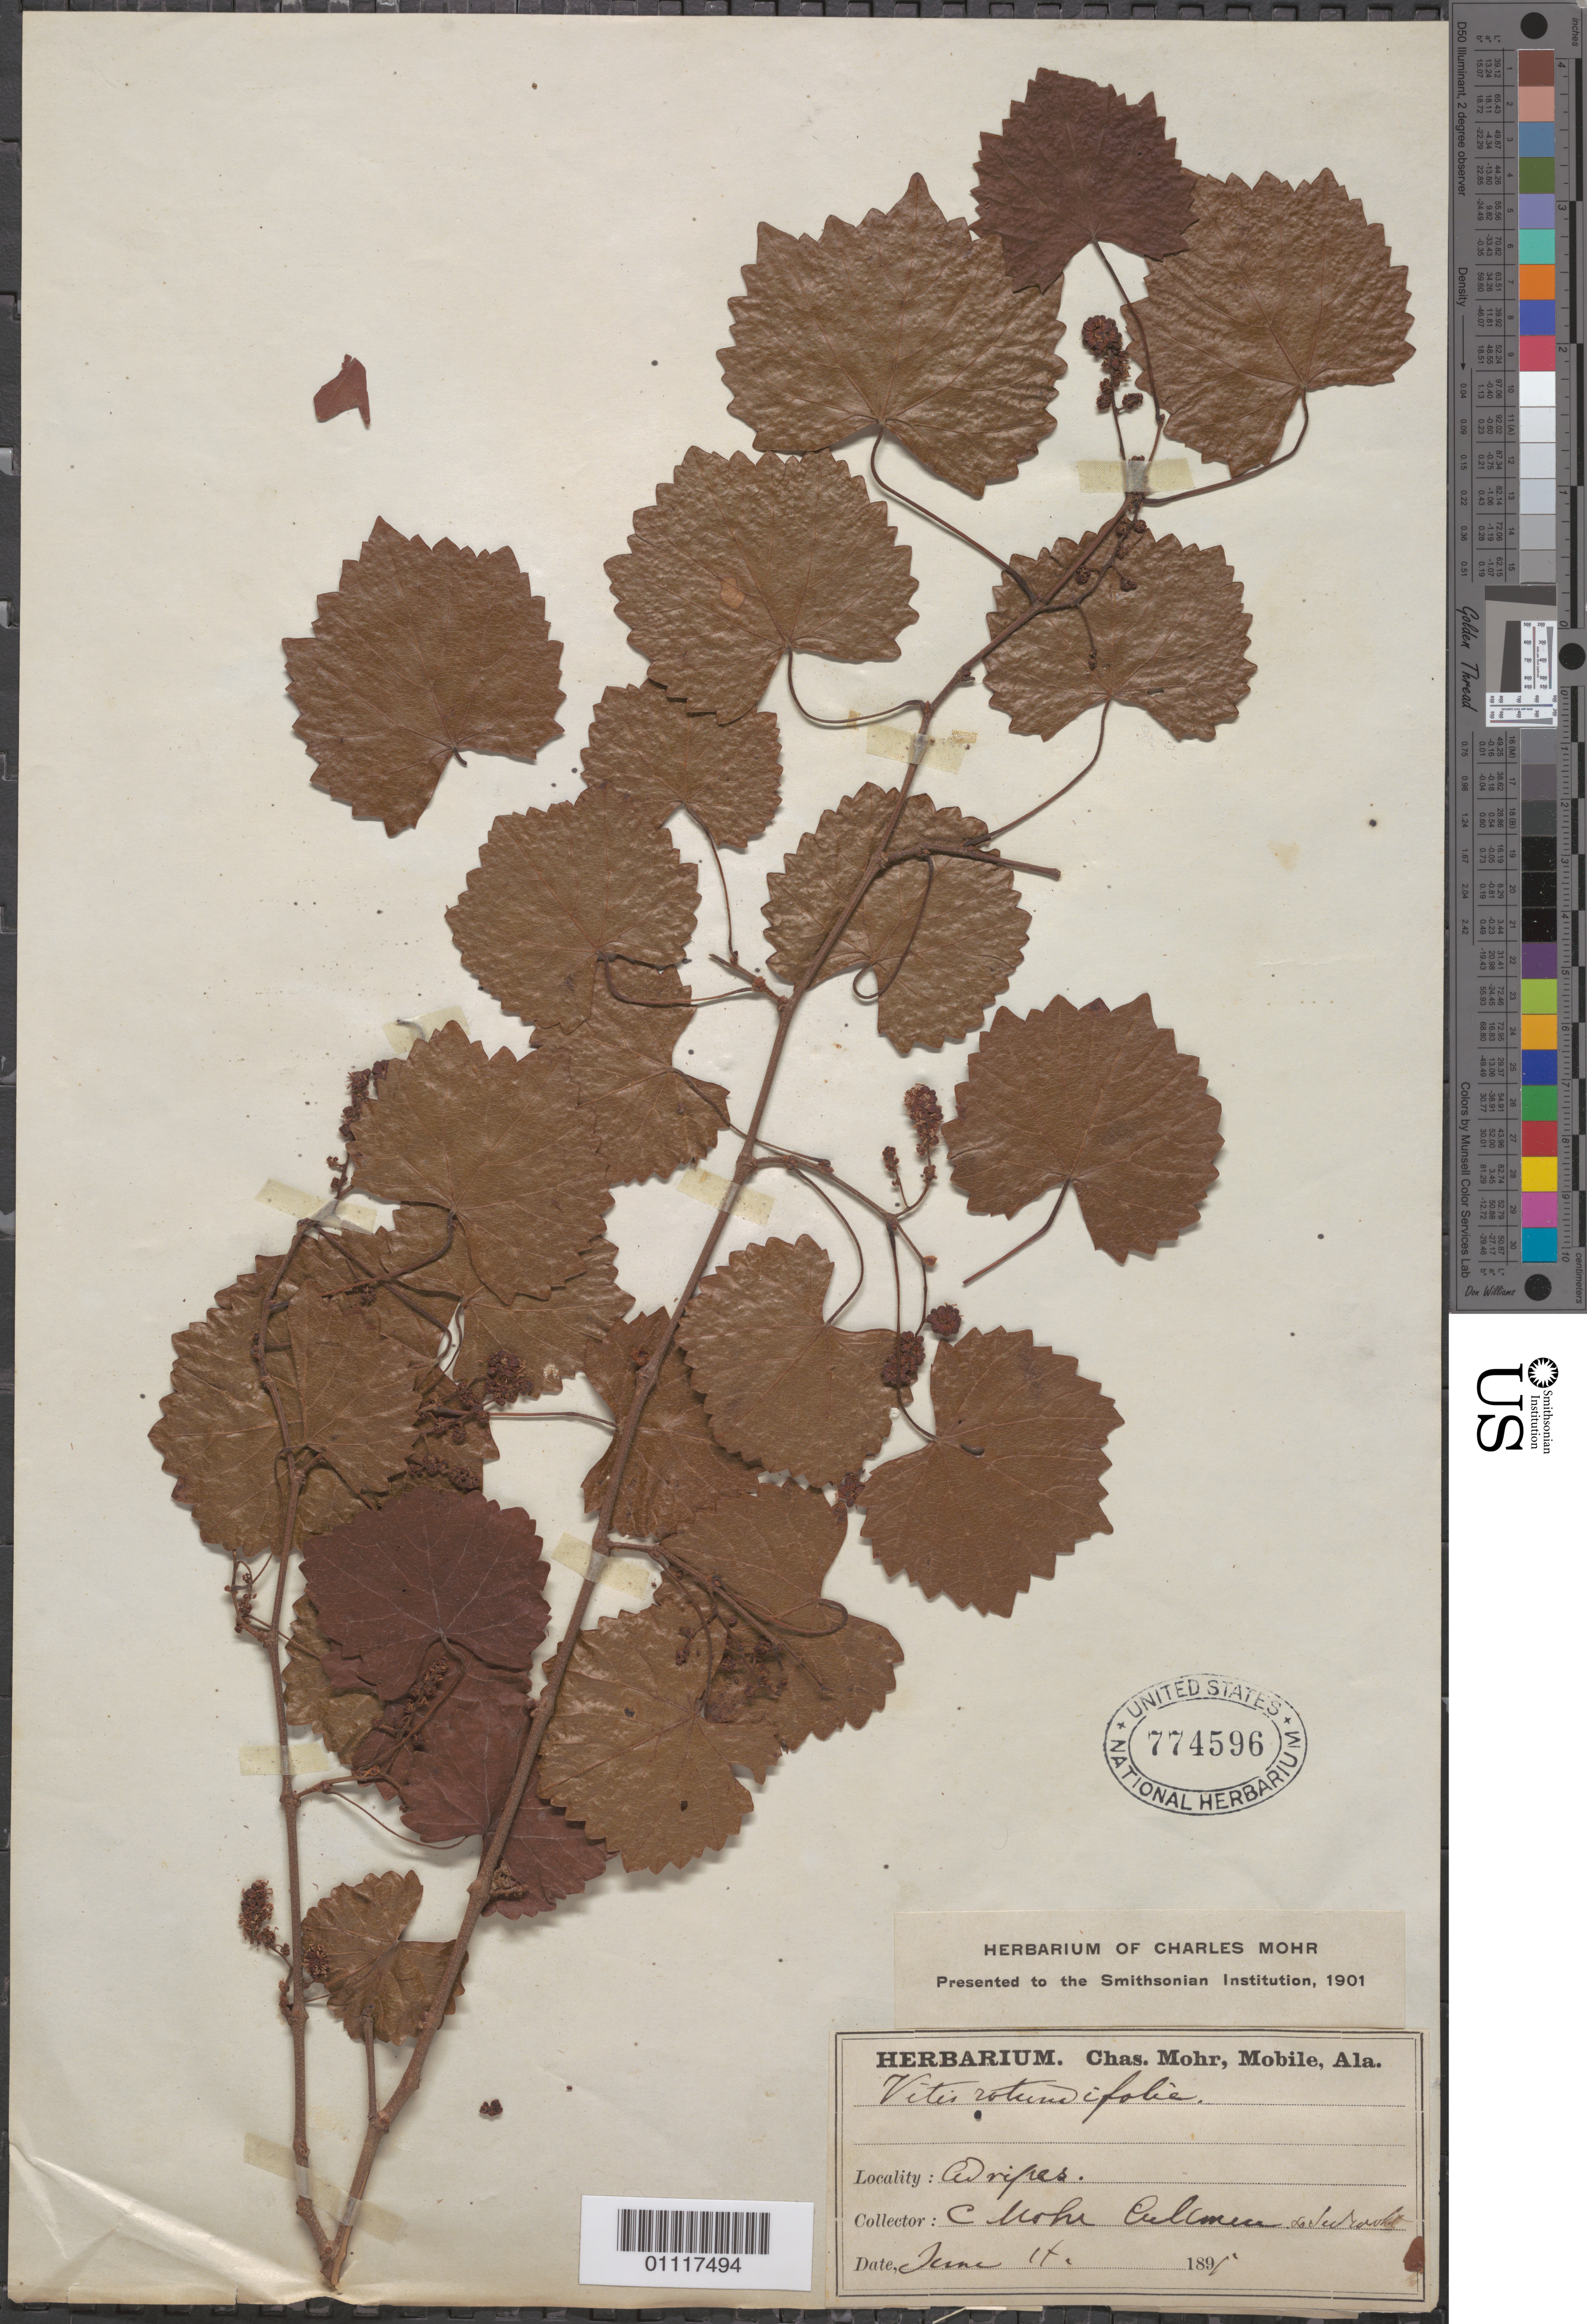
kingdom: Plantae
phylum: Tracheophyta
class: Magnoliopsida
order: Vitales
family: Vitaceae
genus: Vitis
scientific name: Vitis rotundifolia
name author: Michx.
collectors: C. T. Mohr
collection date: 1891-06-11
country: United States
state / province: Alabama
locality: Cullman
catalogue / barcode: US 774596